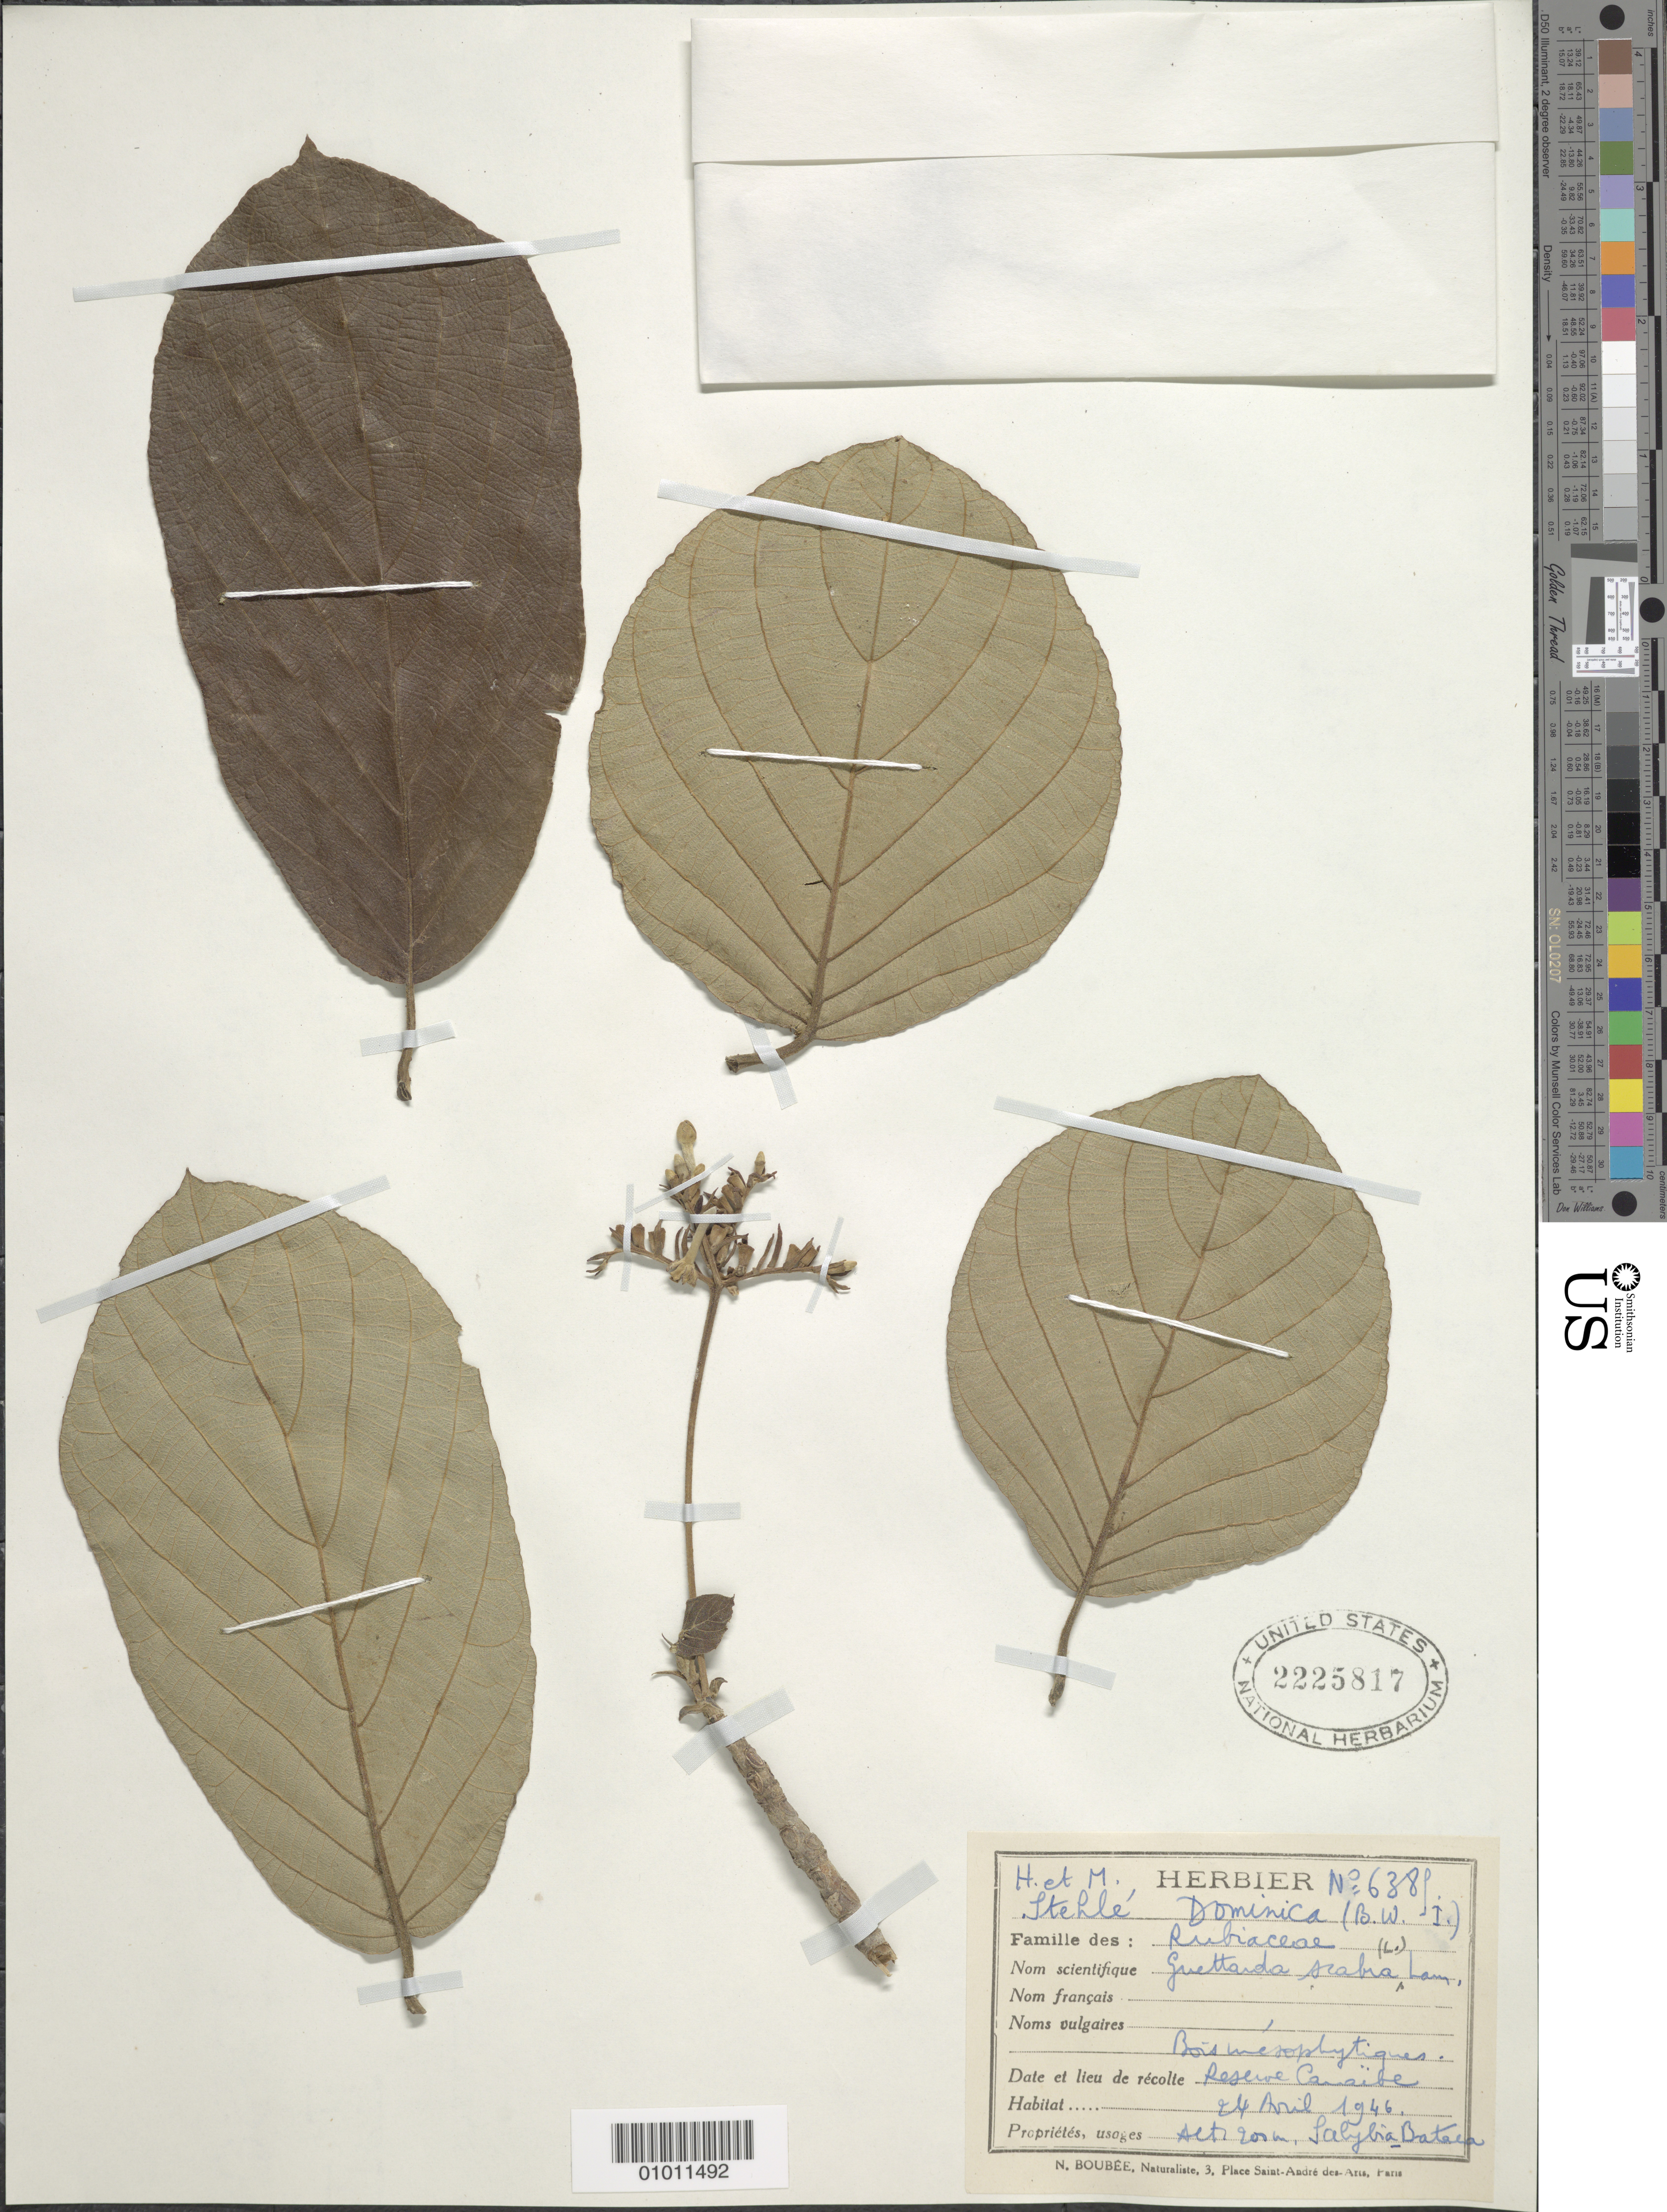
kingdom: Plantae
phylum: Tracheophyta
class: Magnoliopsida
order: Gentianales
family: Rubiaceae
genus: Guettarda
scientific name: Guettarda scabra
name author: (L.) Vent.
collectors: H. Stehlé & M. Stehlé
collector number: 6381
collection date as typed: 24 Apr 1946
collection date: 1946-04-24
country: Dominica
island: Dominica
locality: Reserve Caraïbe. Salybia Bataea [?]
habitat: Bois mésophytiques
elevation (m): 200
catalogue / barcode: US 2225817